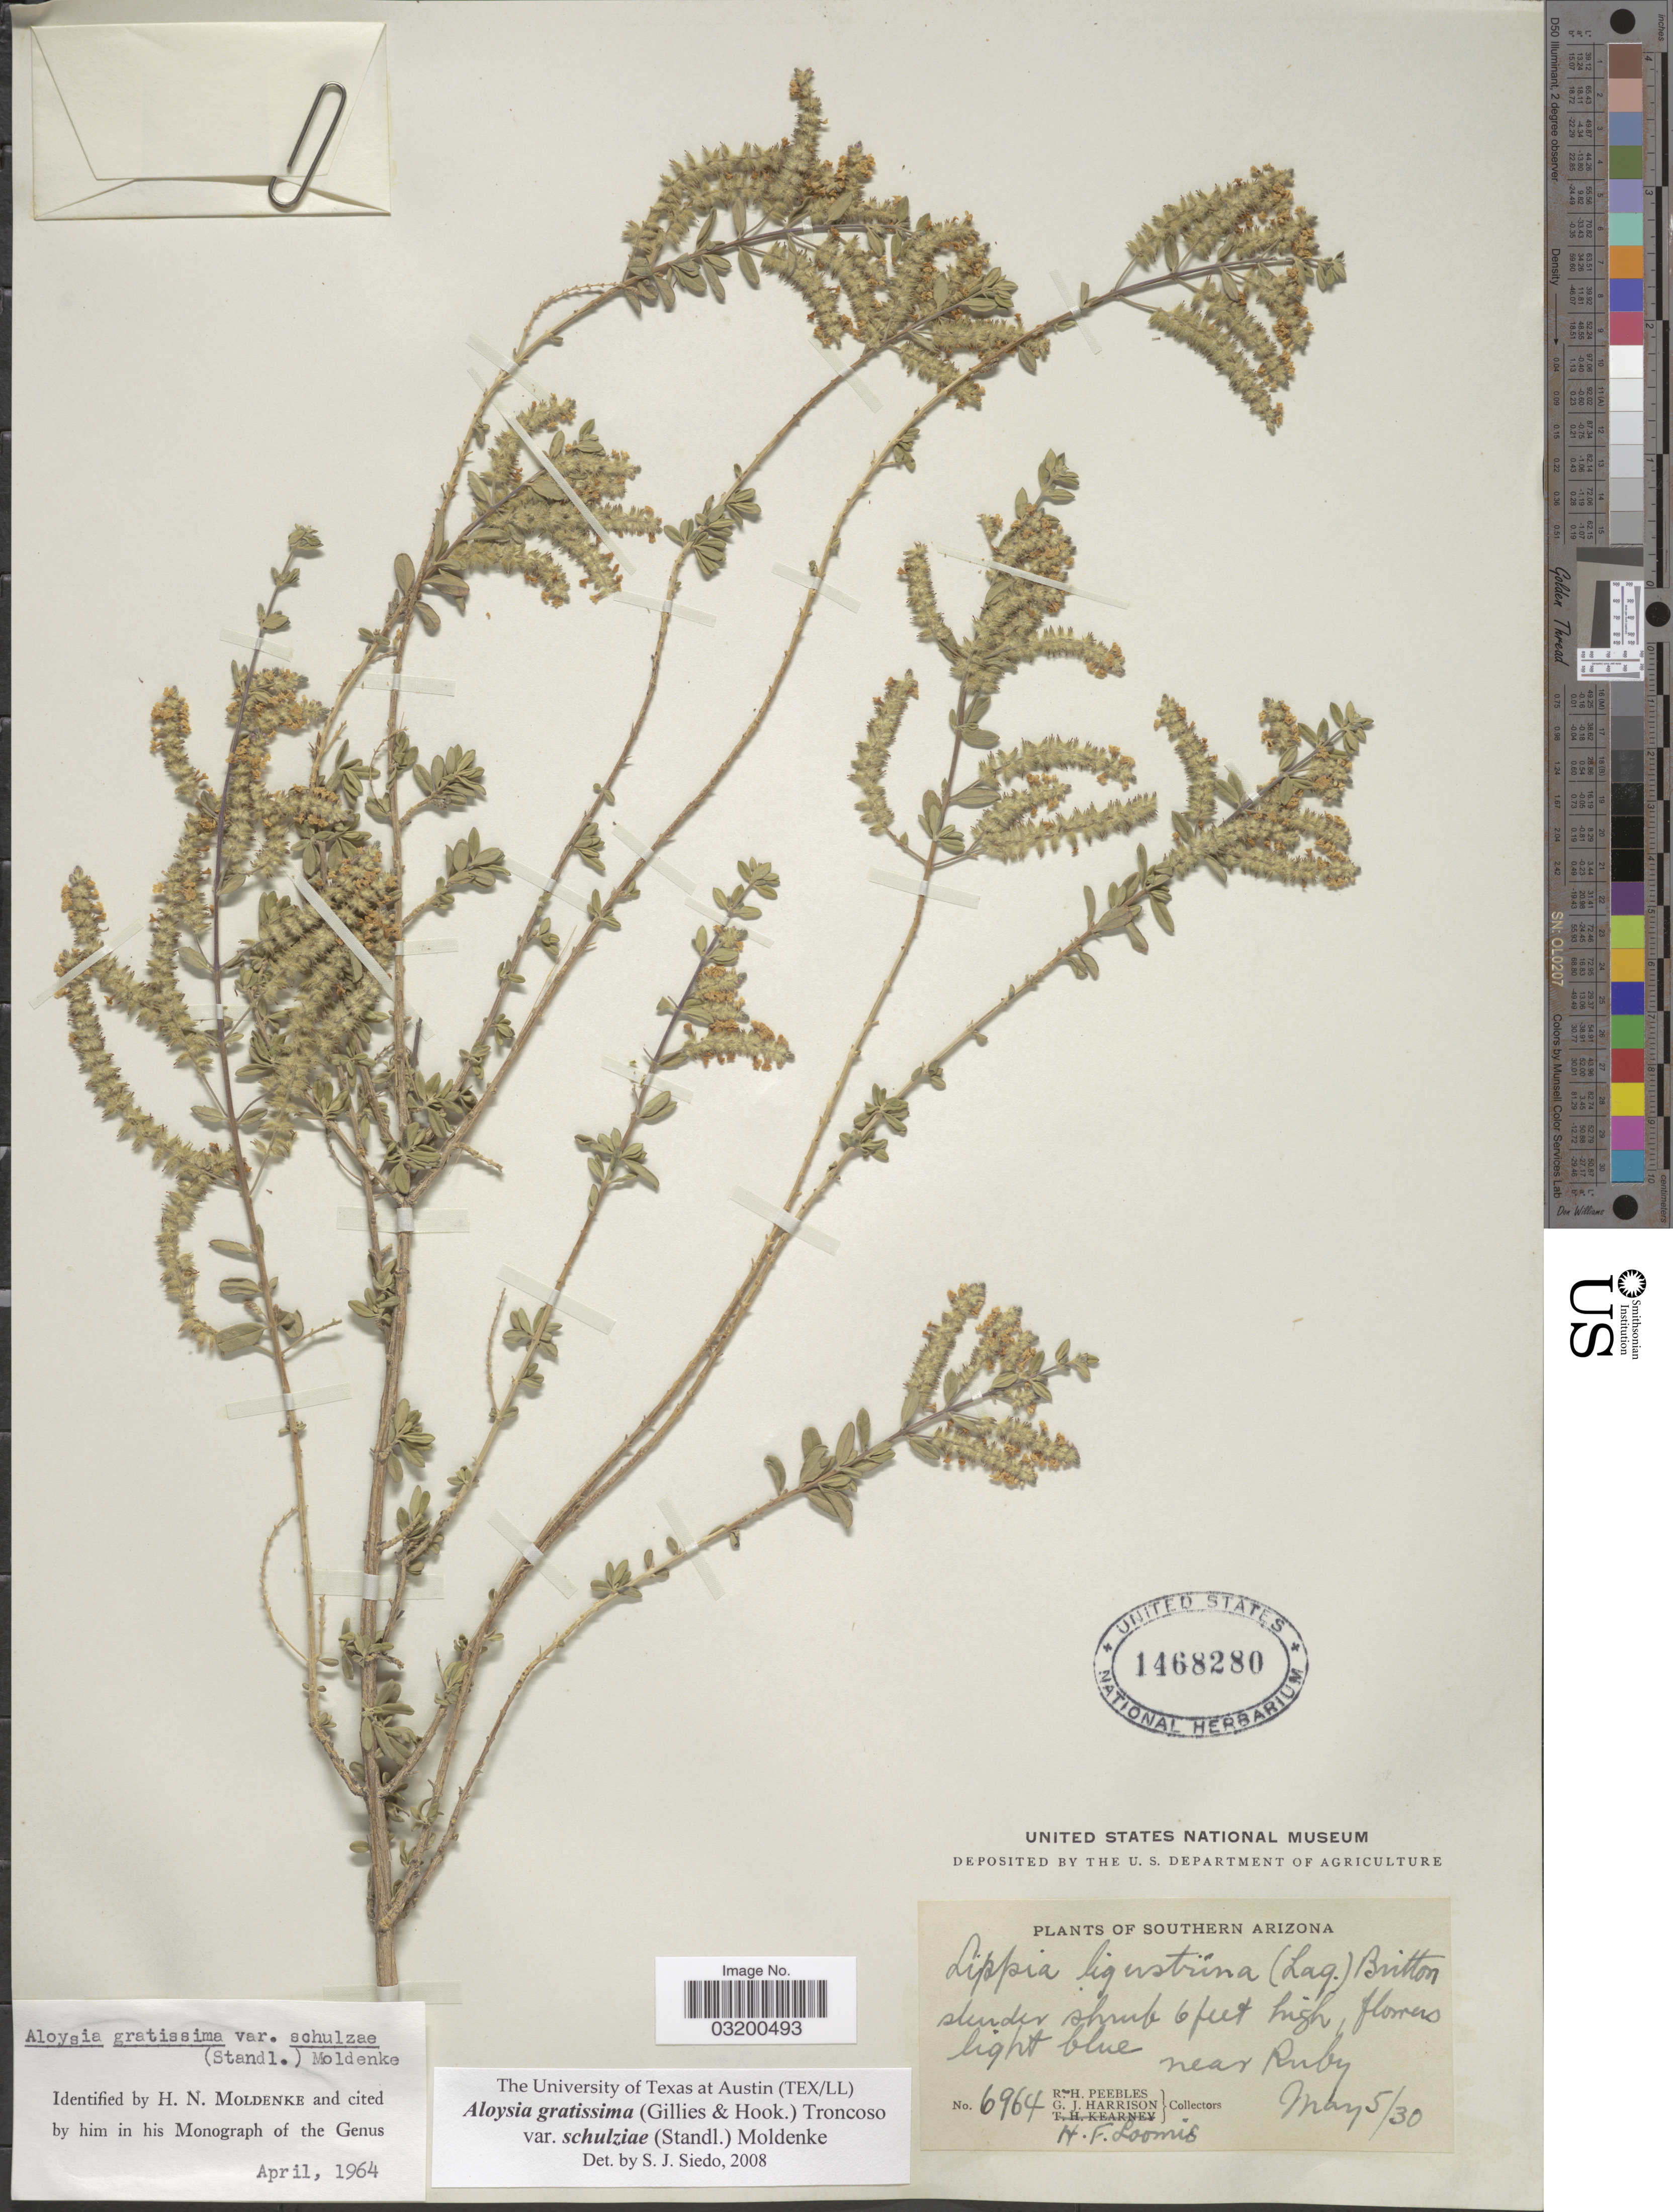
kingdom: Plantae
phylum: Tracheophyta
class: Magnoliopsida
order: Lamiales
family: Verbenaceae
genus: Aloysia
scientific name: Aloysia gratissima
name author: (Gillies & Hook.) Tronc.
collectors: R. H. Peebles, G. J. Harrison & H. F. Loomis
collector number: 6964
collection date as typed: Transcribed d/m/y: 5/5/30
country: United States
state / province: Arizona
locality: Southern Arizona. Near Ruby.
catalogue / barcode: US 1468280